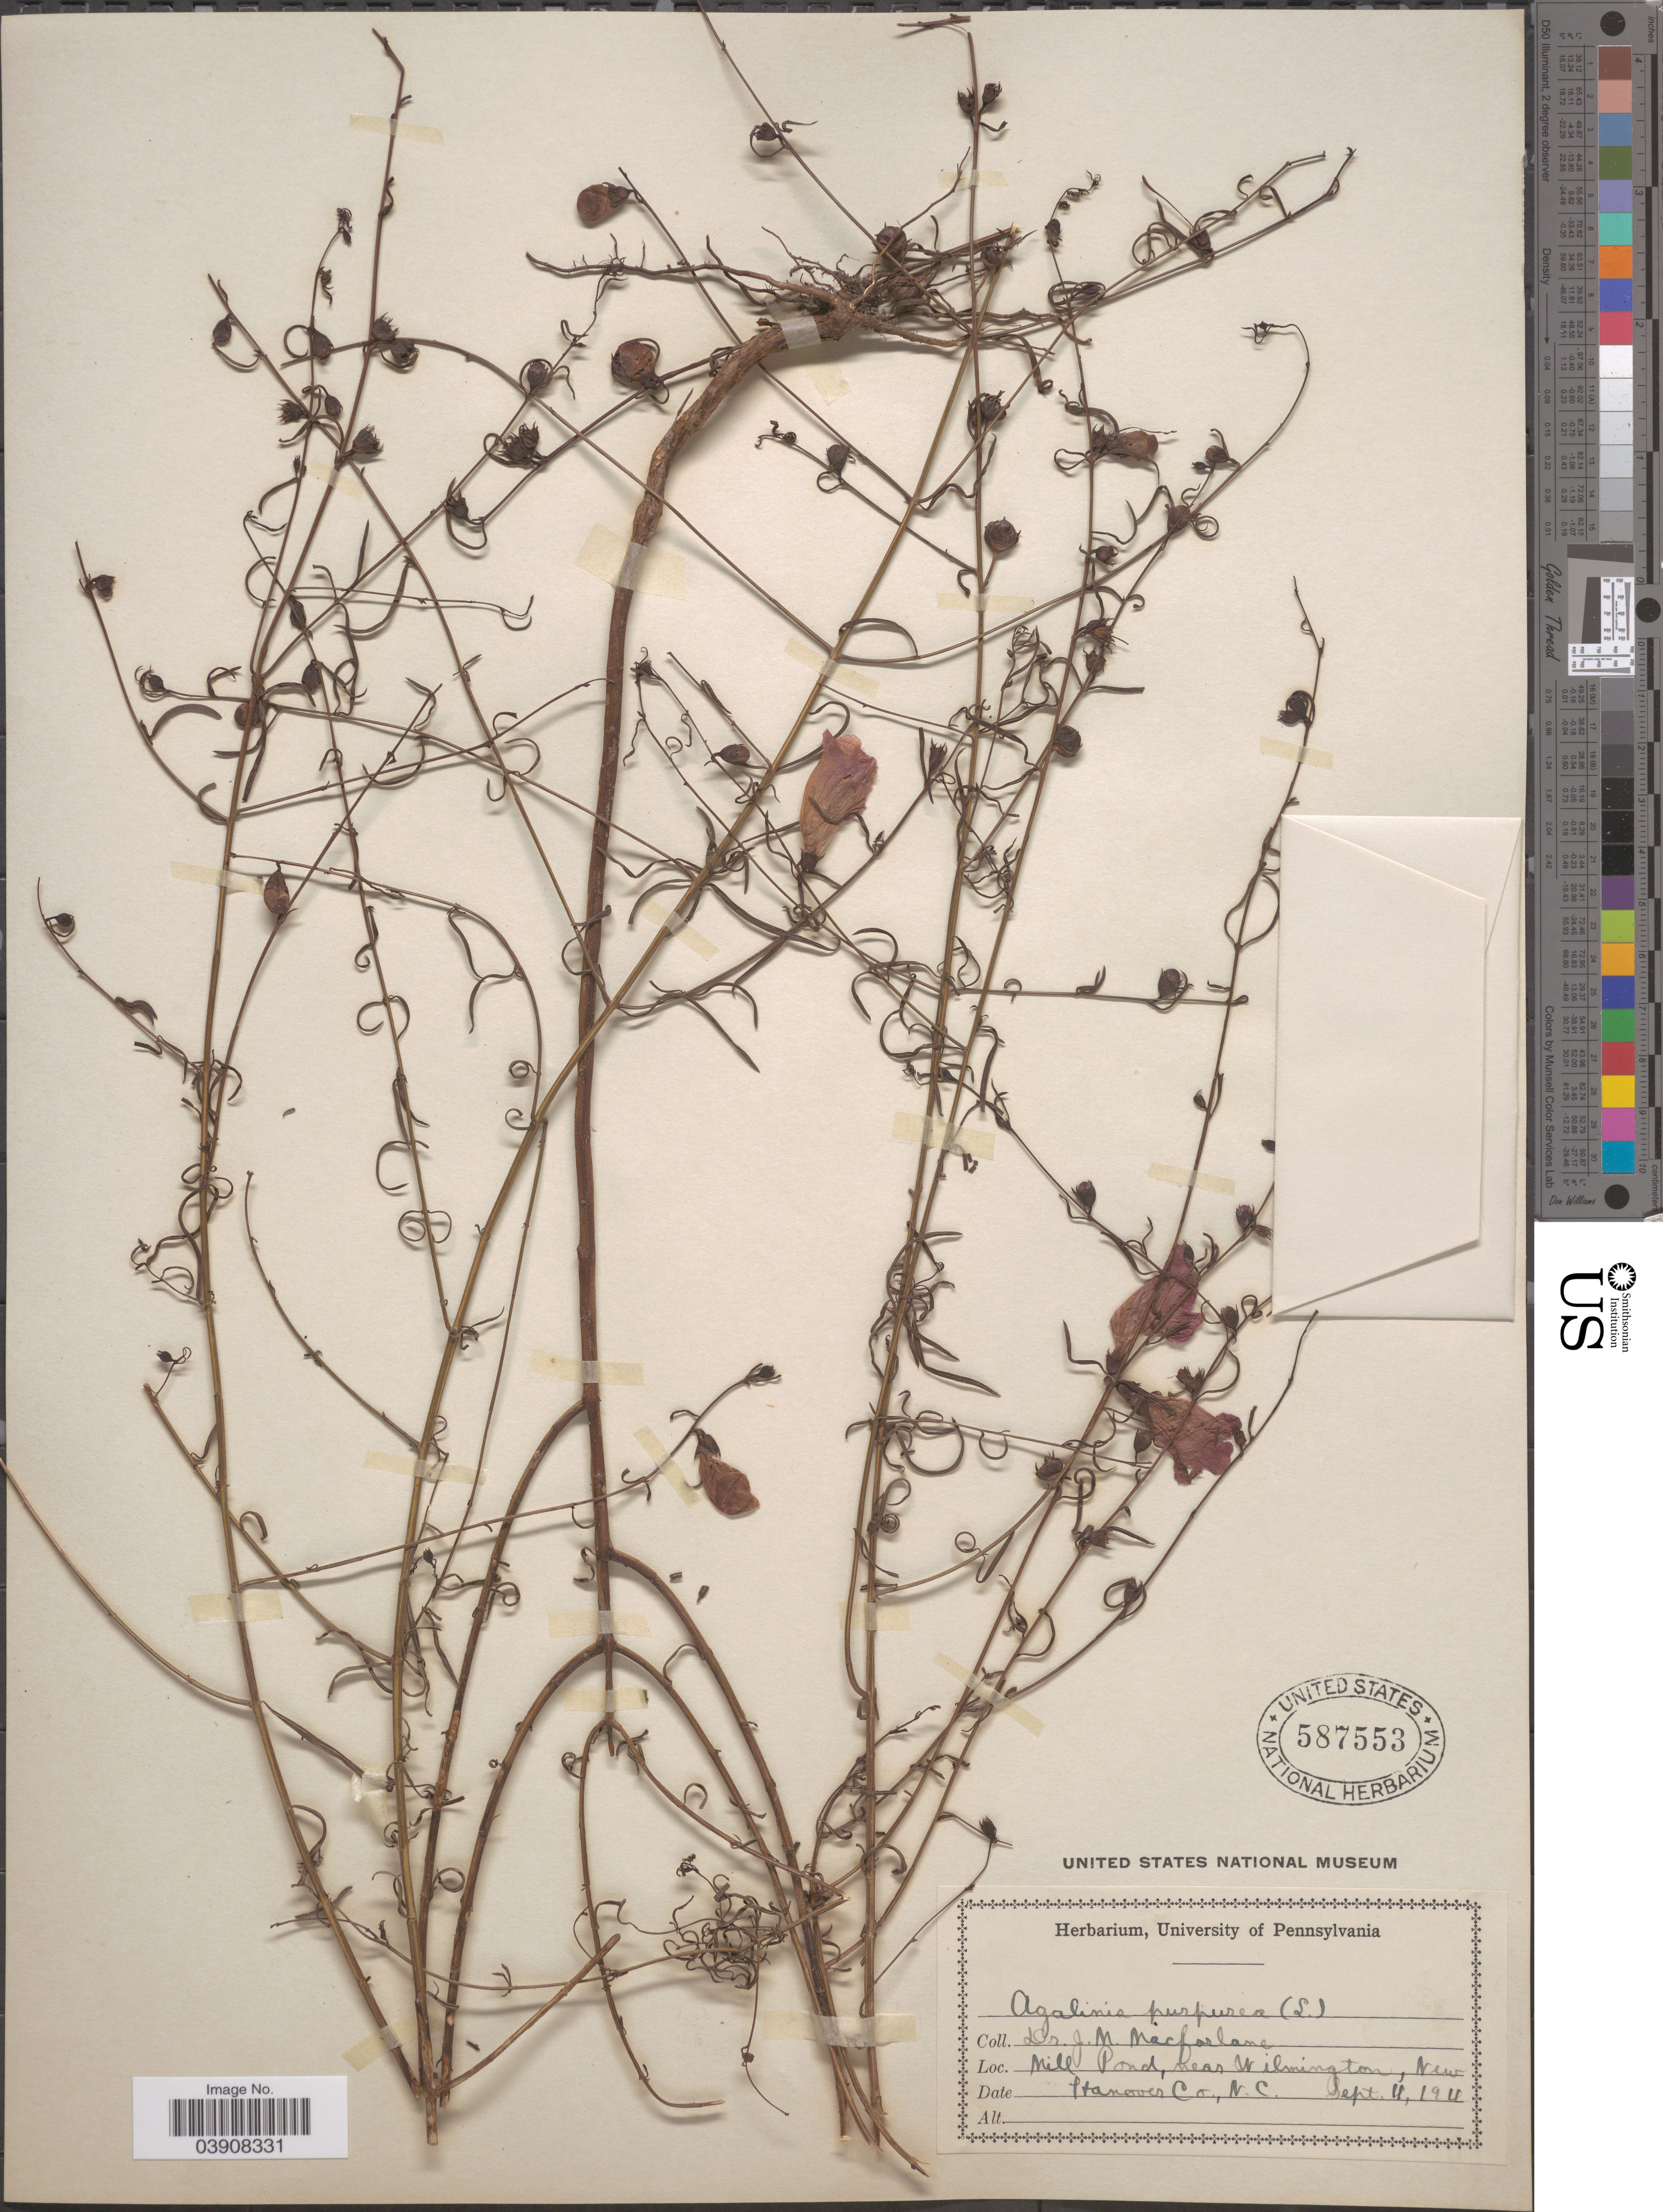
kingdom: Plantae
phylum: Tracheophyta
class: Magnoliopsida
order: Lamiales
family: Orobanchaceae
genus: Agalinis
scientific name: Agalinis purpurea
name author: (L.) Pennell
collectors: J. Macfarlane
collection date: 1911-09-11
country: United States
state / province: North Carolina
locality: Mill Pond, near Wilmington, New Hanover Co.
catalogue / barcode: US 587553